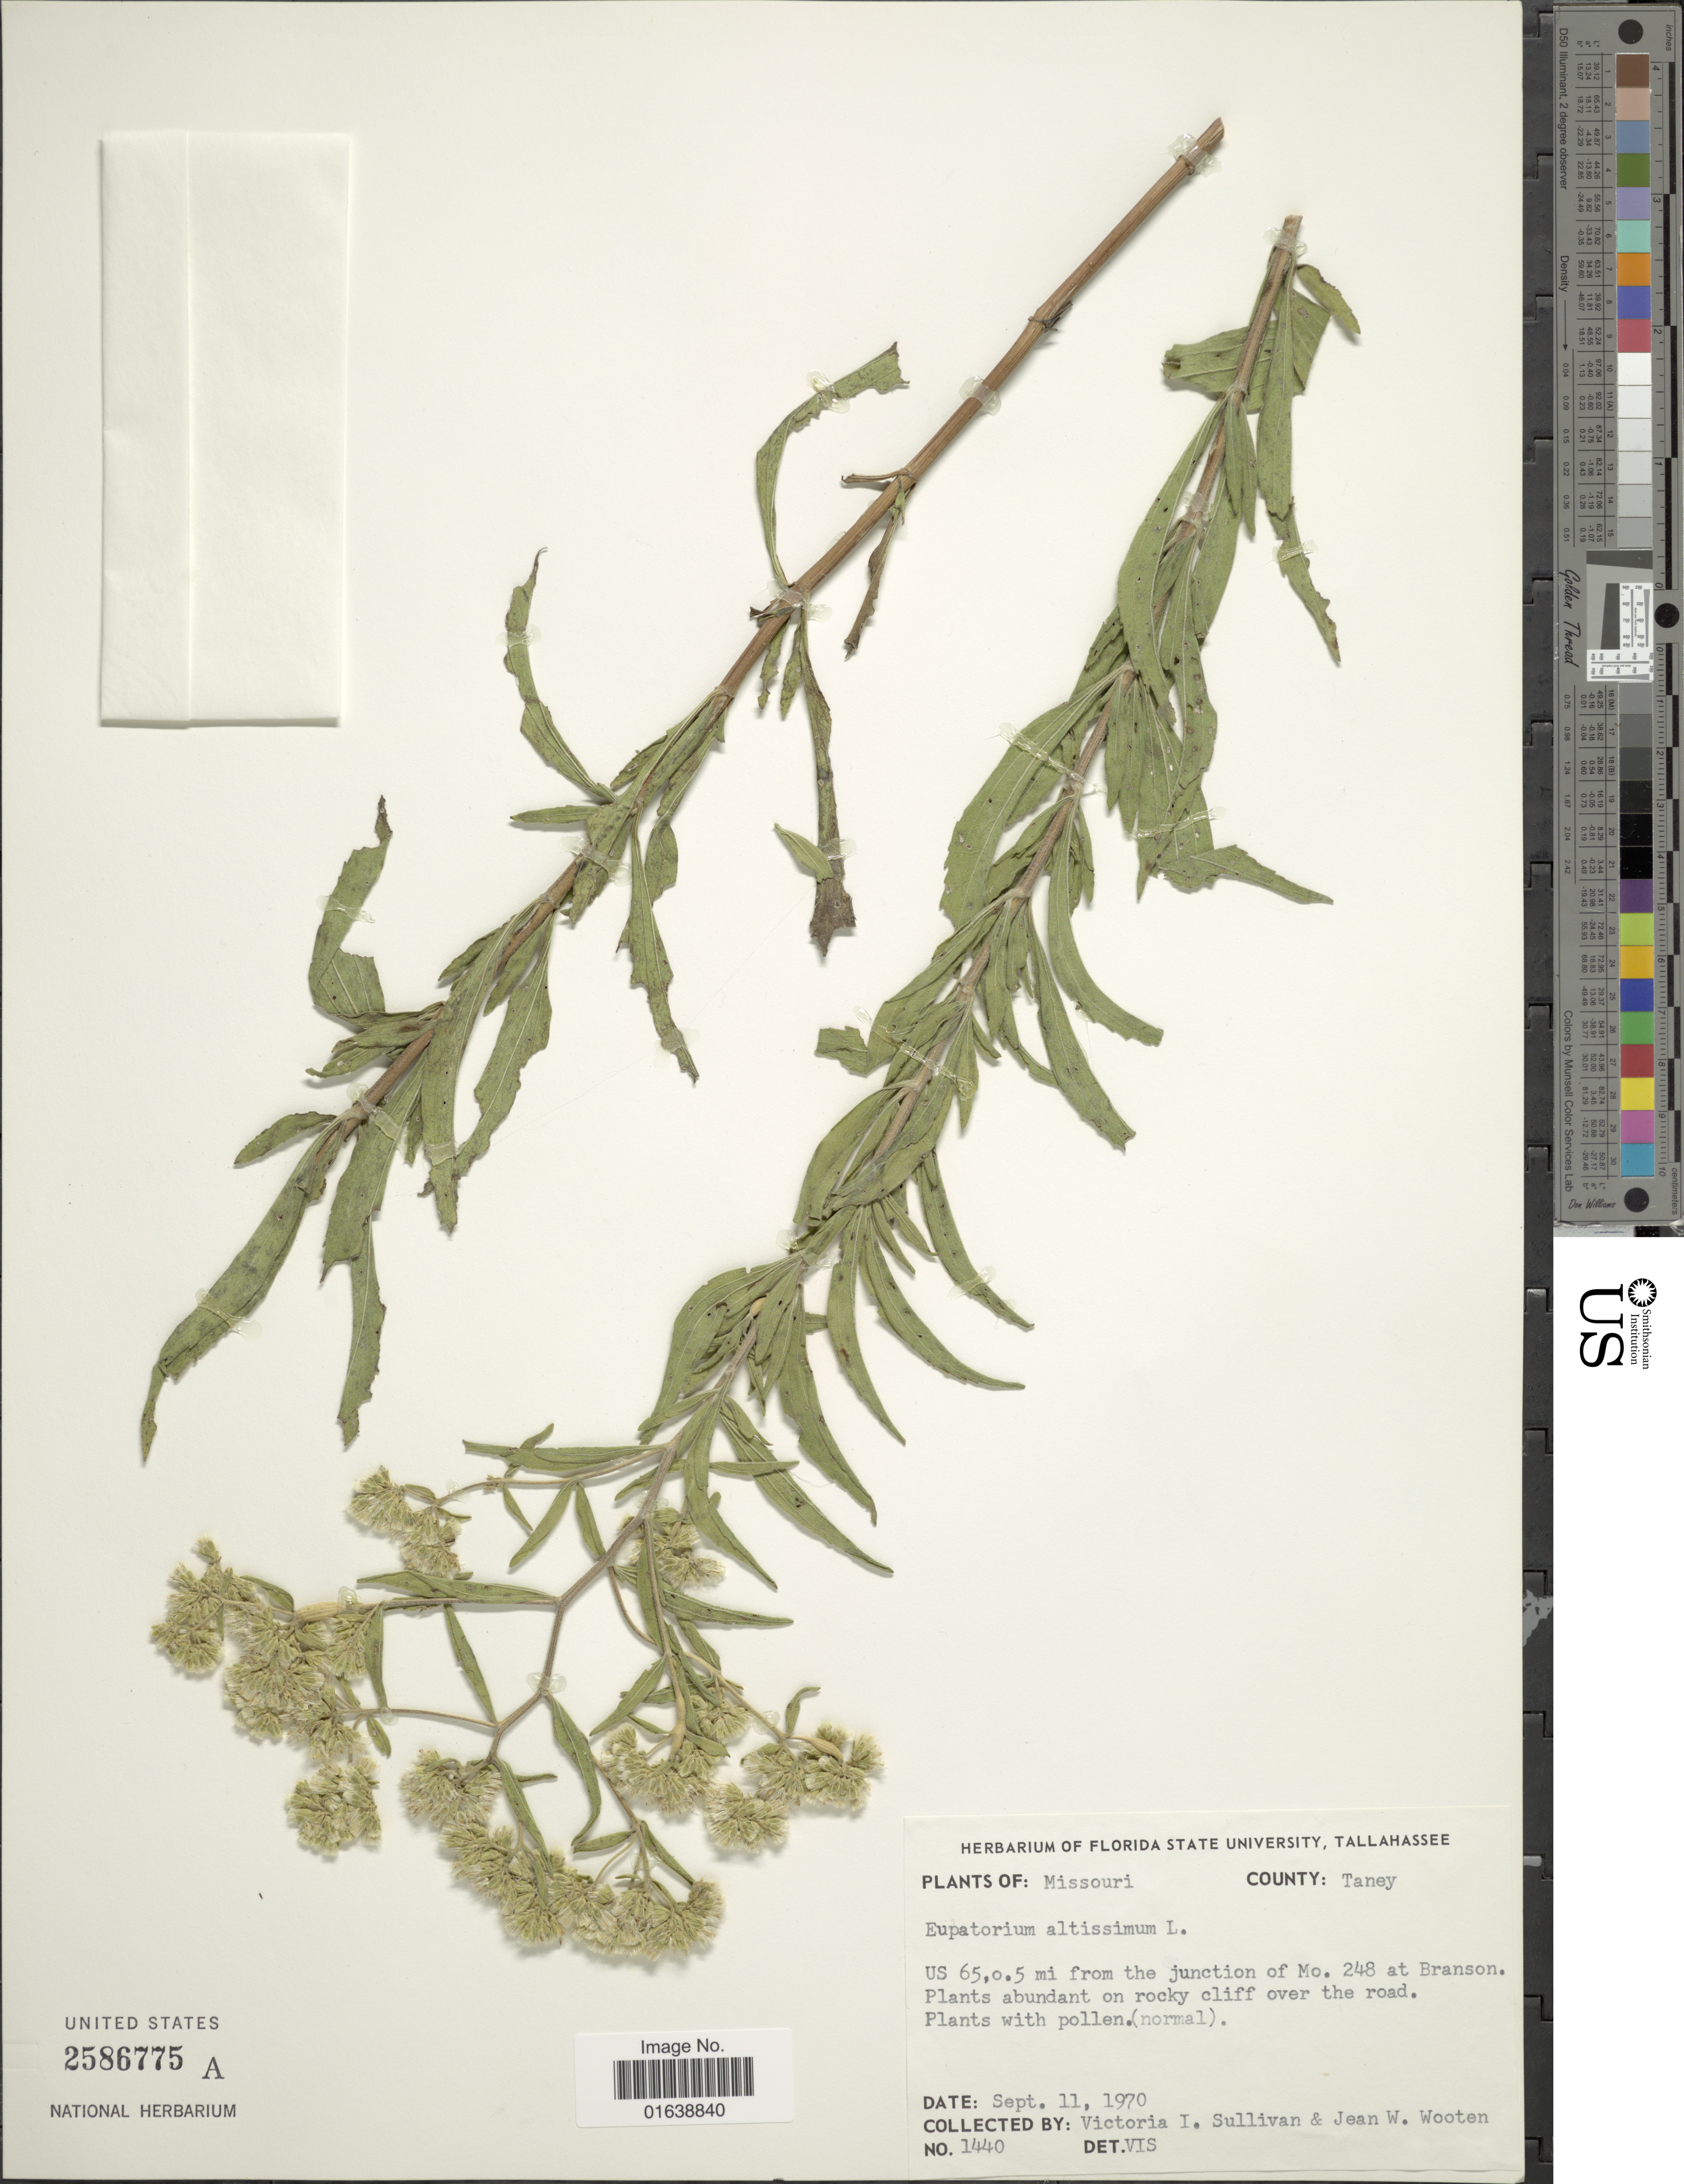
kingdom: Plantae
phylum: Tracheophyta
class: Magnoliopsida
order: Asterales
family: Asteraceae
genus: Eupatorium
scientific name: Eupatorium altissimum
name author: L.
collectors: V. Sullivan & J. Wooten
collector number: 1440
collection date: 1970-09-11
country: United States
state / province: Missouri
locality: Missouri. County: Taney. US 65, 0.5 mi from the junction of Mo. 248 at Branson. Plants abundant on rocky cliff over the road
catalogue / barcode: US 2586775A